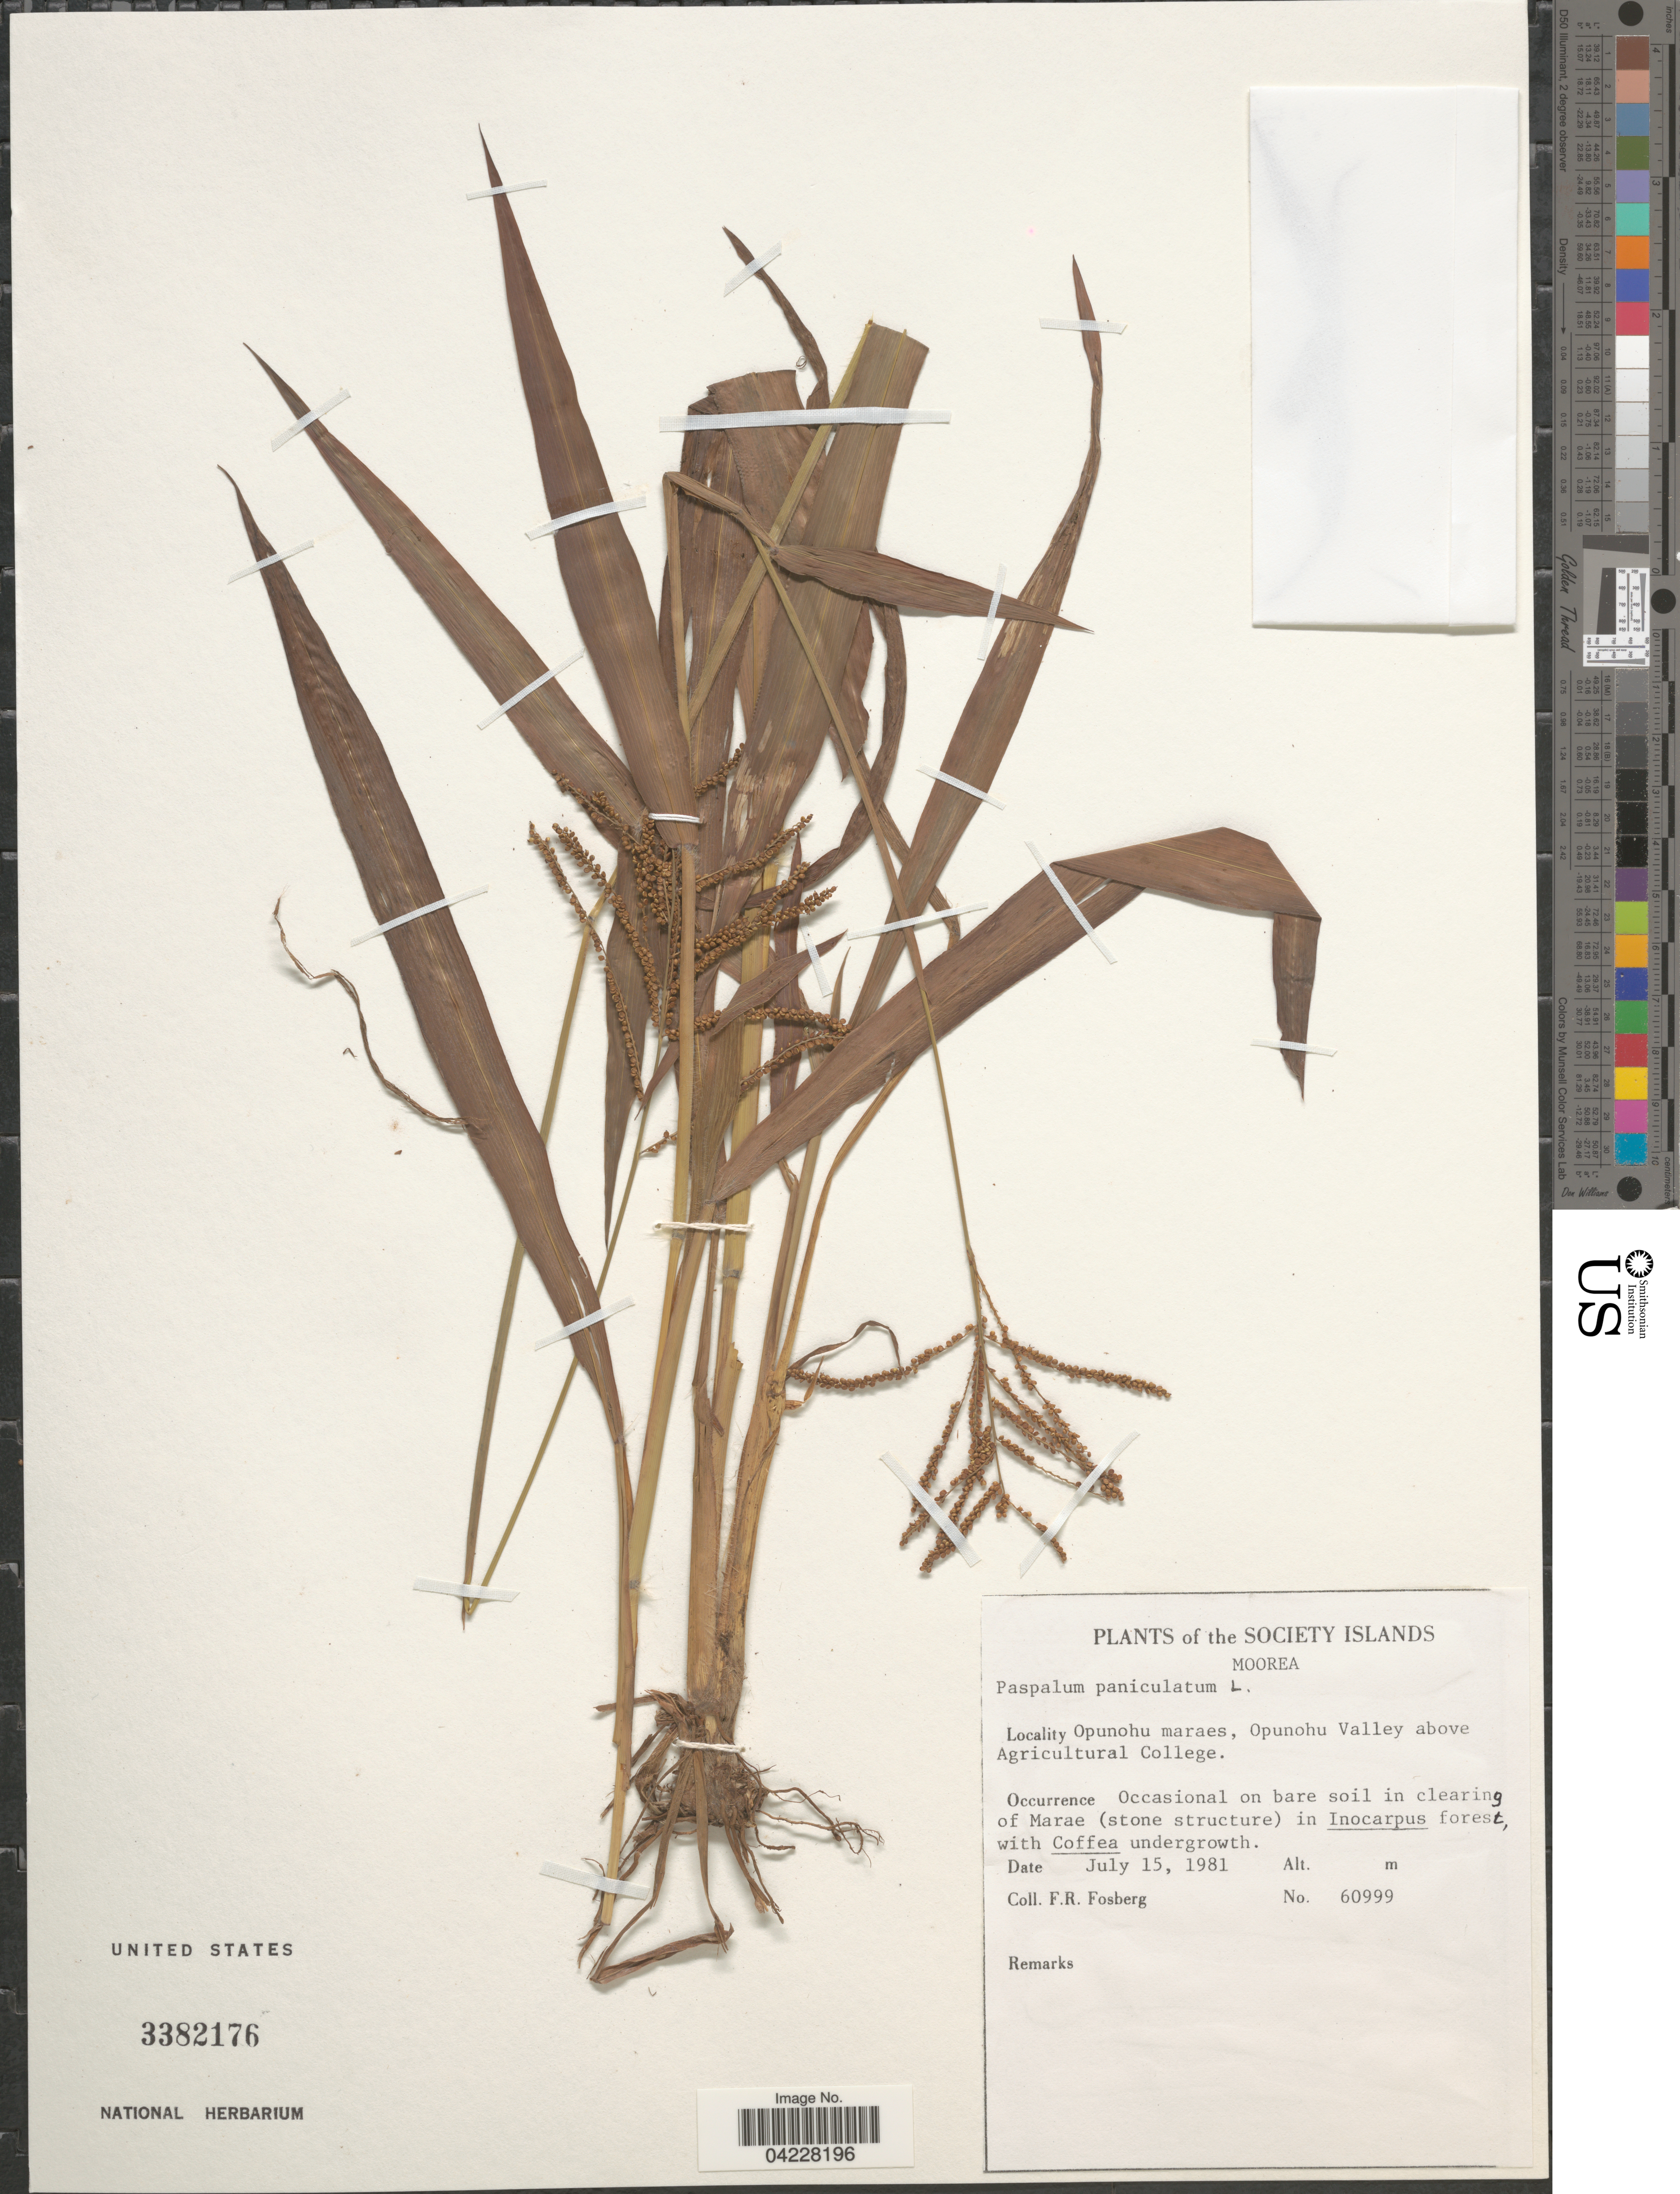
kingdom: Plantae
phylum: Tracheophyta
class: Liliopsida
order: Poales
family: Poaceae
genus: Paspalum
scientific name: Paspalum paniculatum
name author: L.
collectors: F. R. Fosberg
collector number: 60999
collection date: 1981-07-15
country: French Polynesia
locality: The Society Islands. Moorea. Opunohu maraes, Opunohu Valley above Agricultural College.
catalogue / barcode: US 3382176